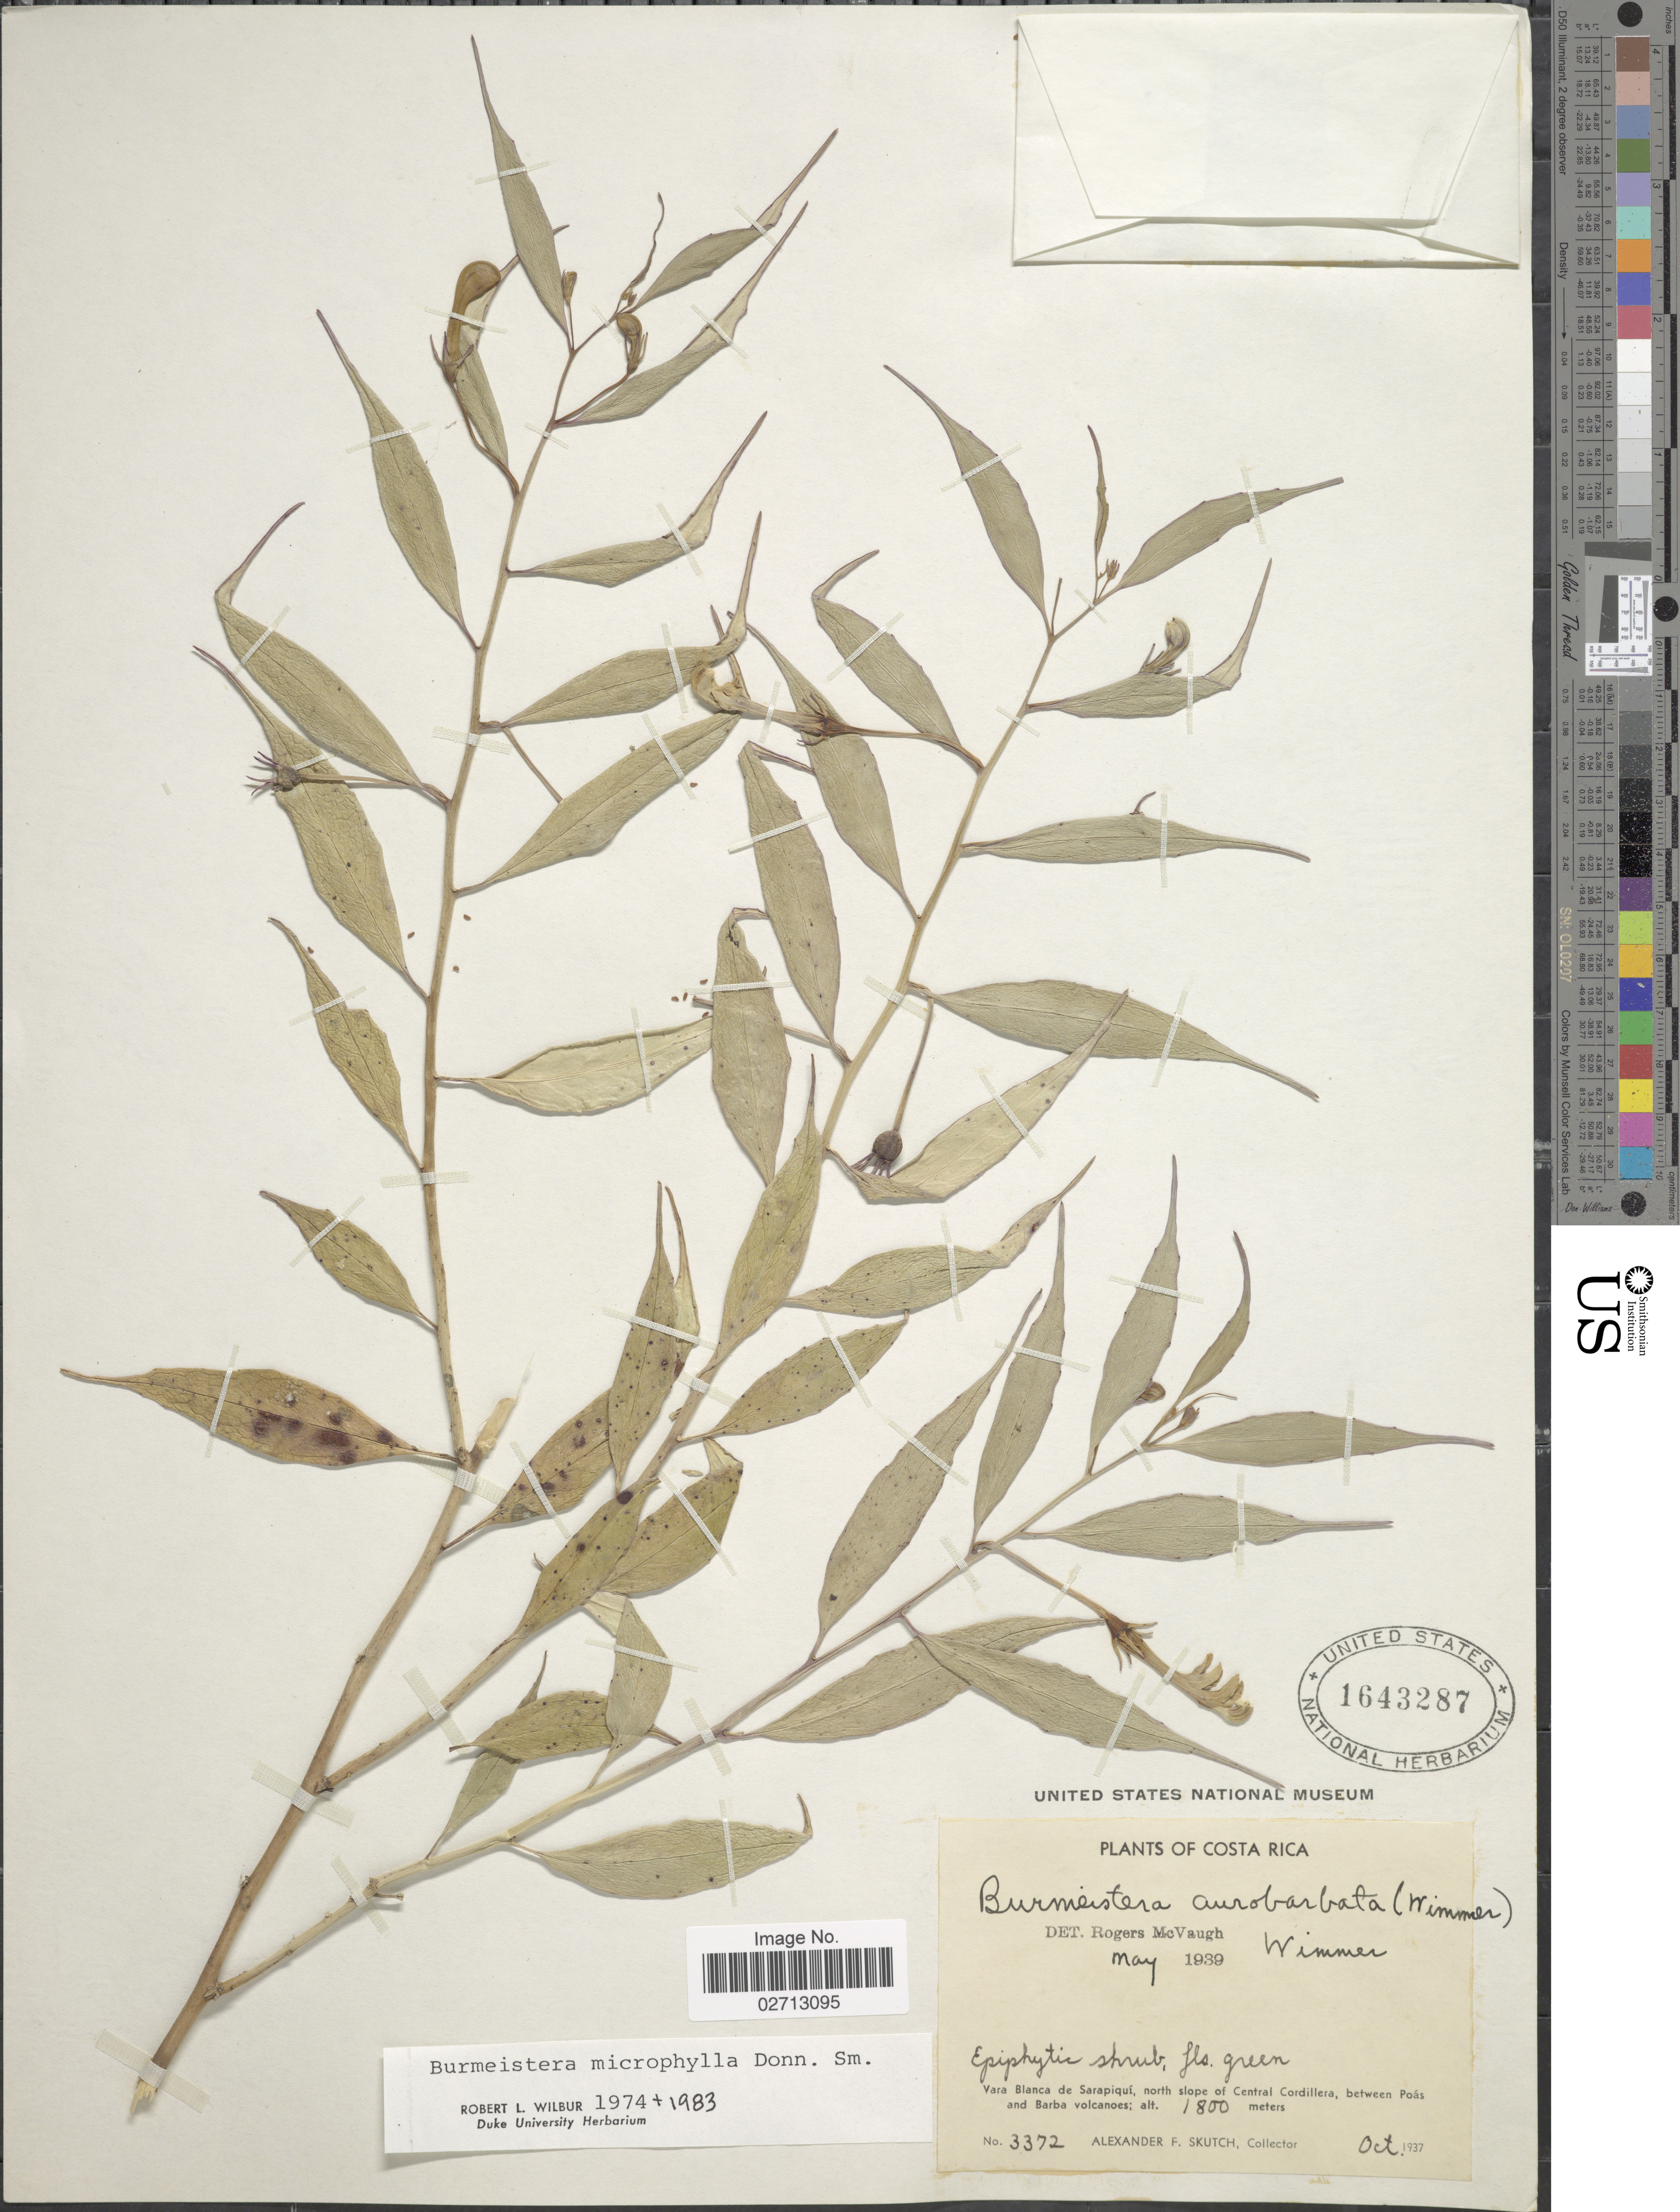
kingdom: Plantae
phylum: Tracheophyta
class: Magnoliopsida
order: Asterales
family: Campanulaceae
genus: Burmeistera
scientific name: Burmeistera microphylla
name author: Donn. Sm.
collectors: A. F. Skutch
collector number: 3372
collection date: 1937-10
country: Costa Rica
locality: Vara Blanca de Sarapiquí, north slope of Central Cordillera, between Poás and Barba volcanoes.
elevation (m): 1800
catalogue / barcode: US 1643287